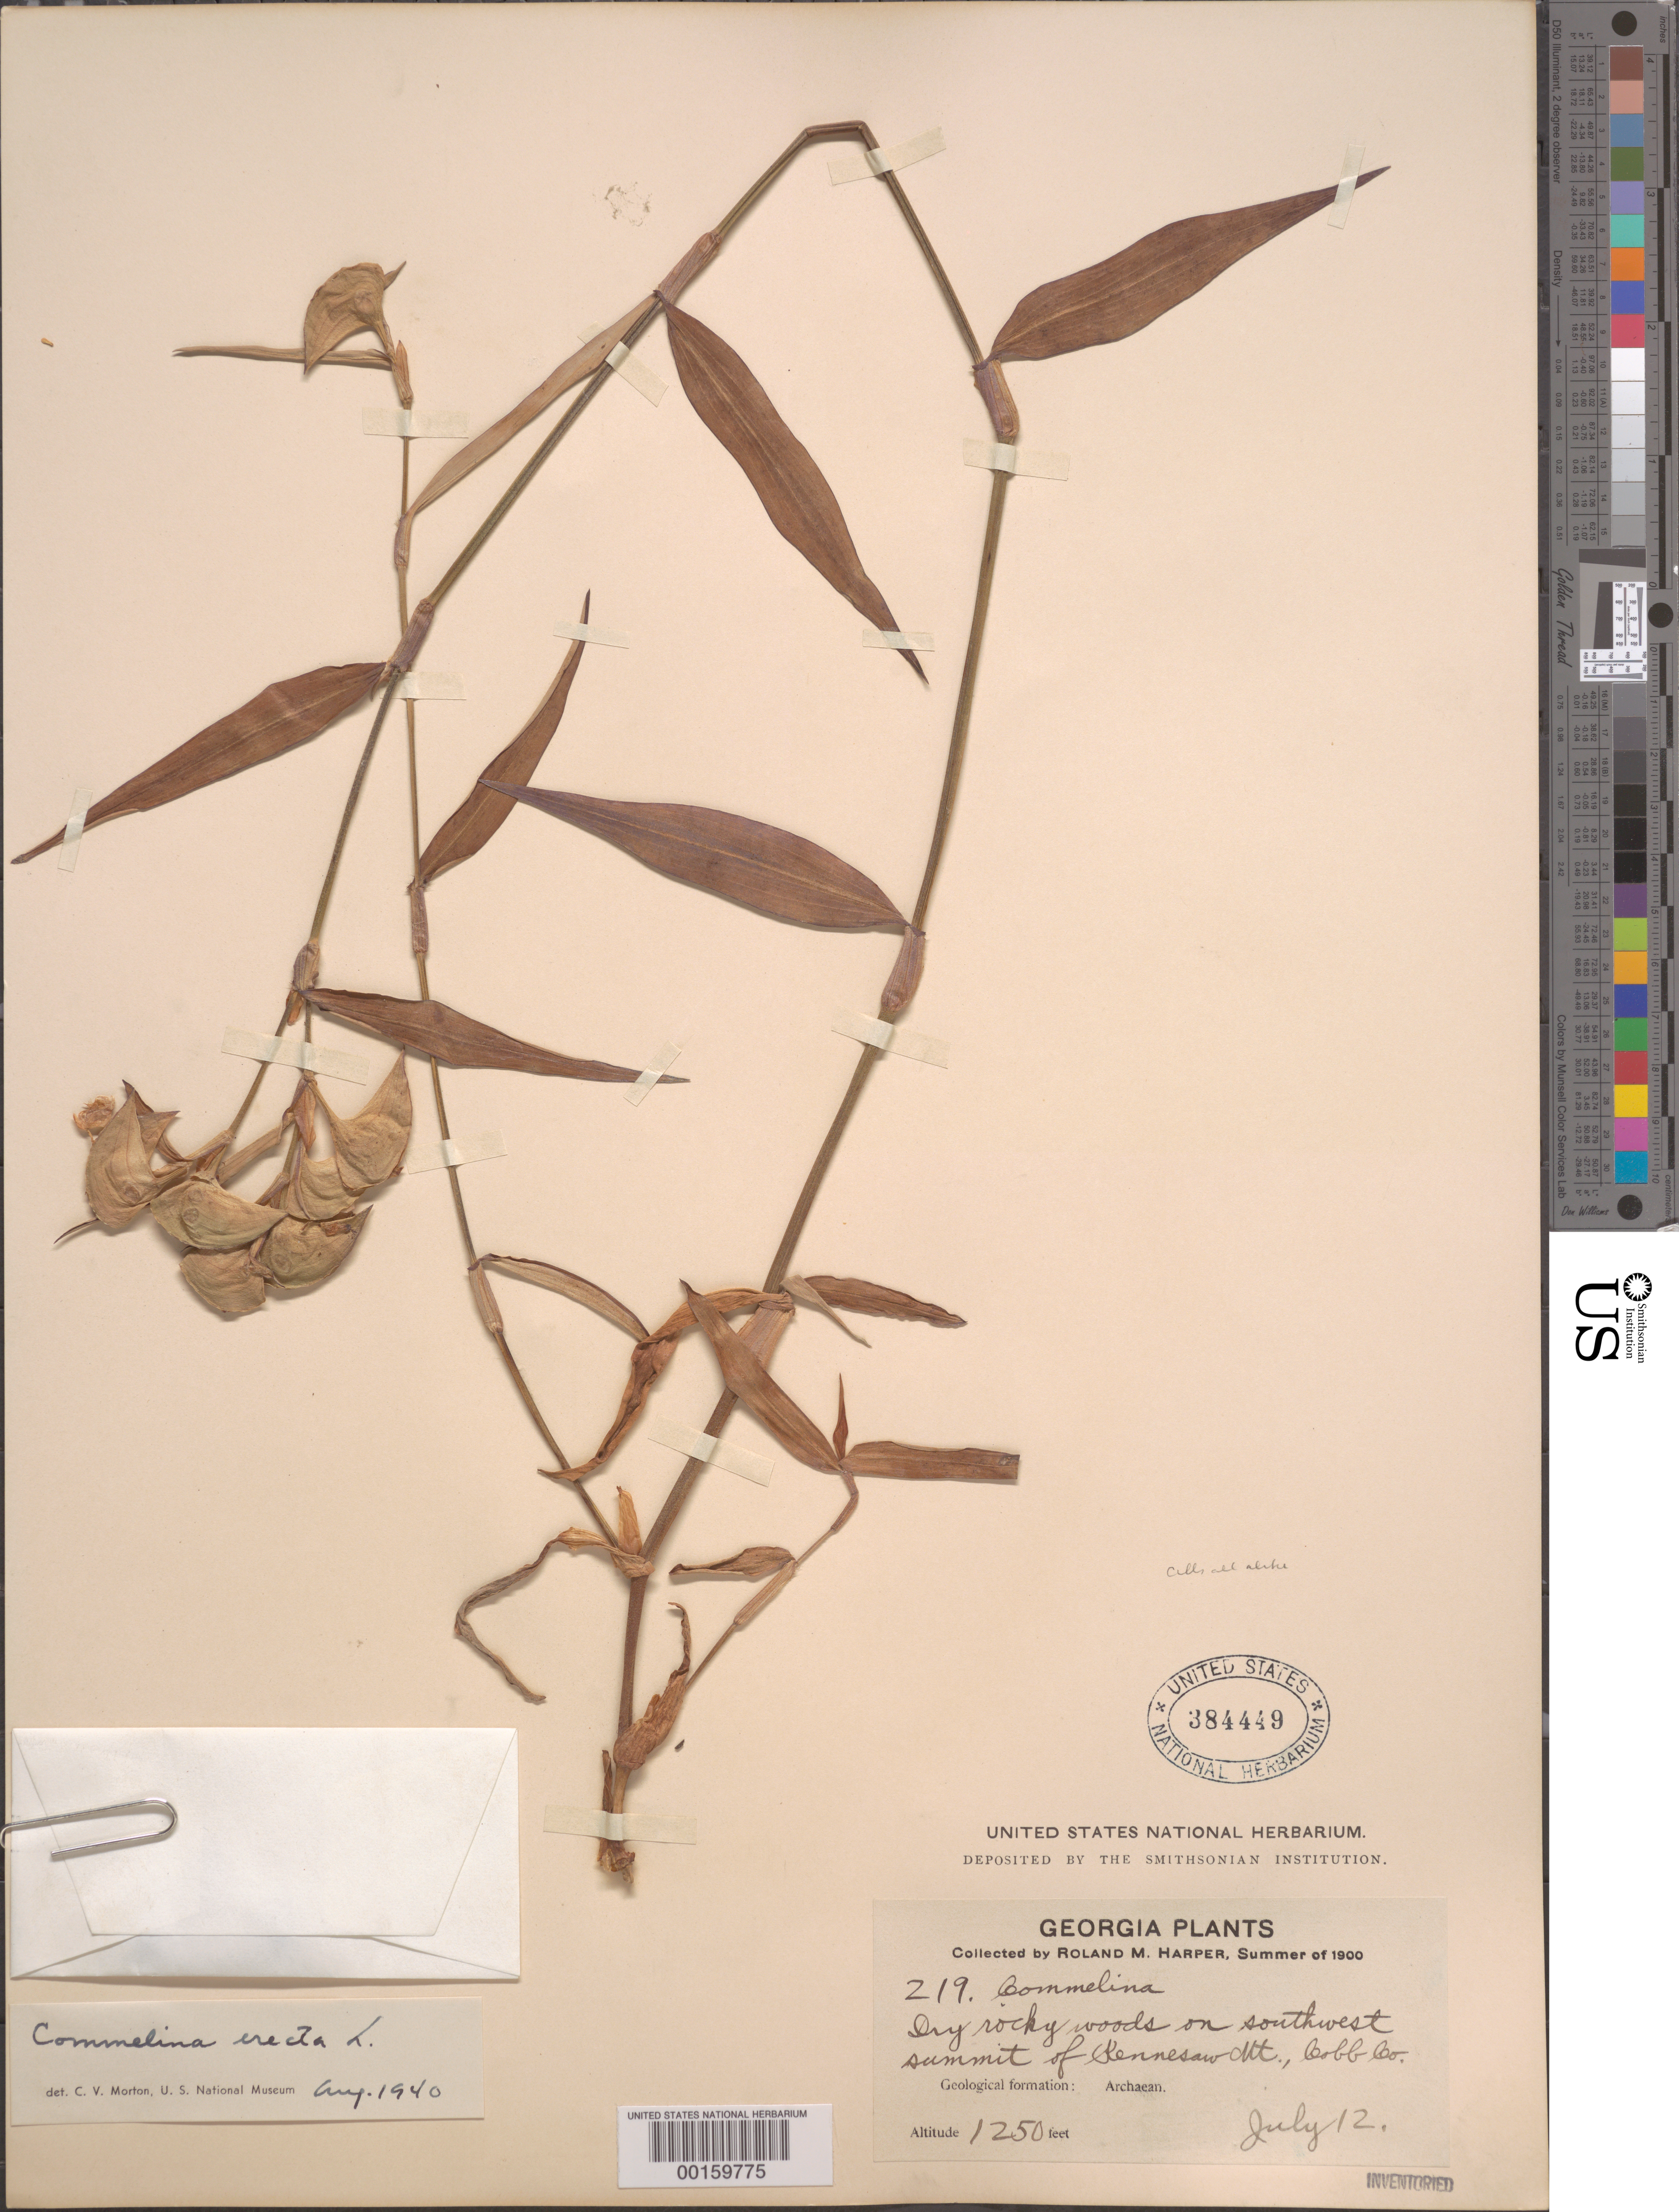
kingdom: Plantae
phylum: Tracheophyta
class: Liliopsida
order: Commelinales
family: Commelinaceae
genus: Commelina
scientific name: Commelina erecta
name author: L.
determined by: Morton, C. V.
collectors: R. M. Harper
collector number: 219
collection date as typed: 12 Jul 1900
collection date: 1900-07-12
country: United States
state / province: Georgia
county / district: Cobb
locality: Sw summit of kennesaw mt.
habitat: Dry rocky woods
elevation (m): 381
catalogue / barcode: US 384449